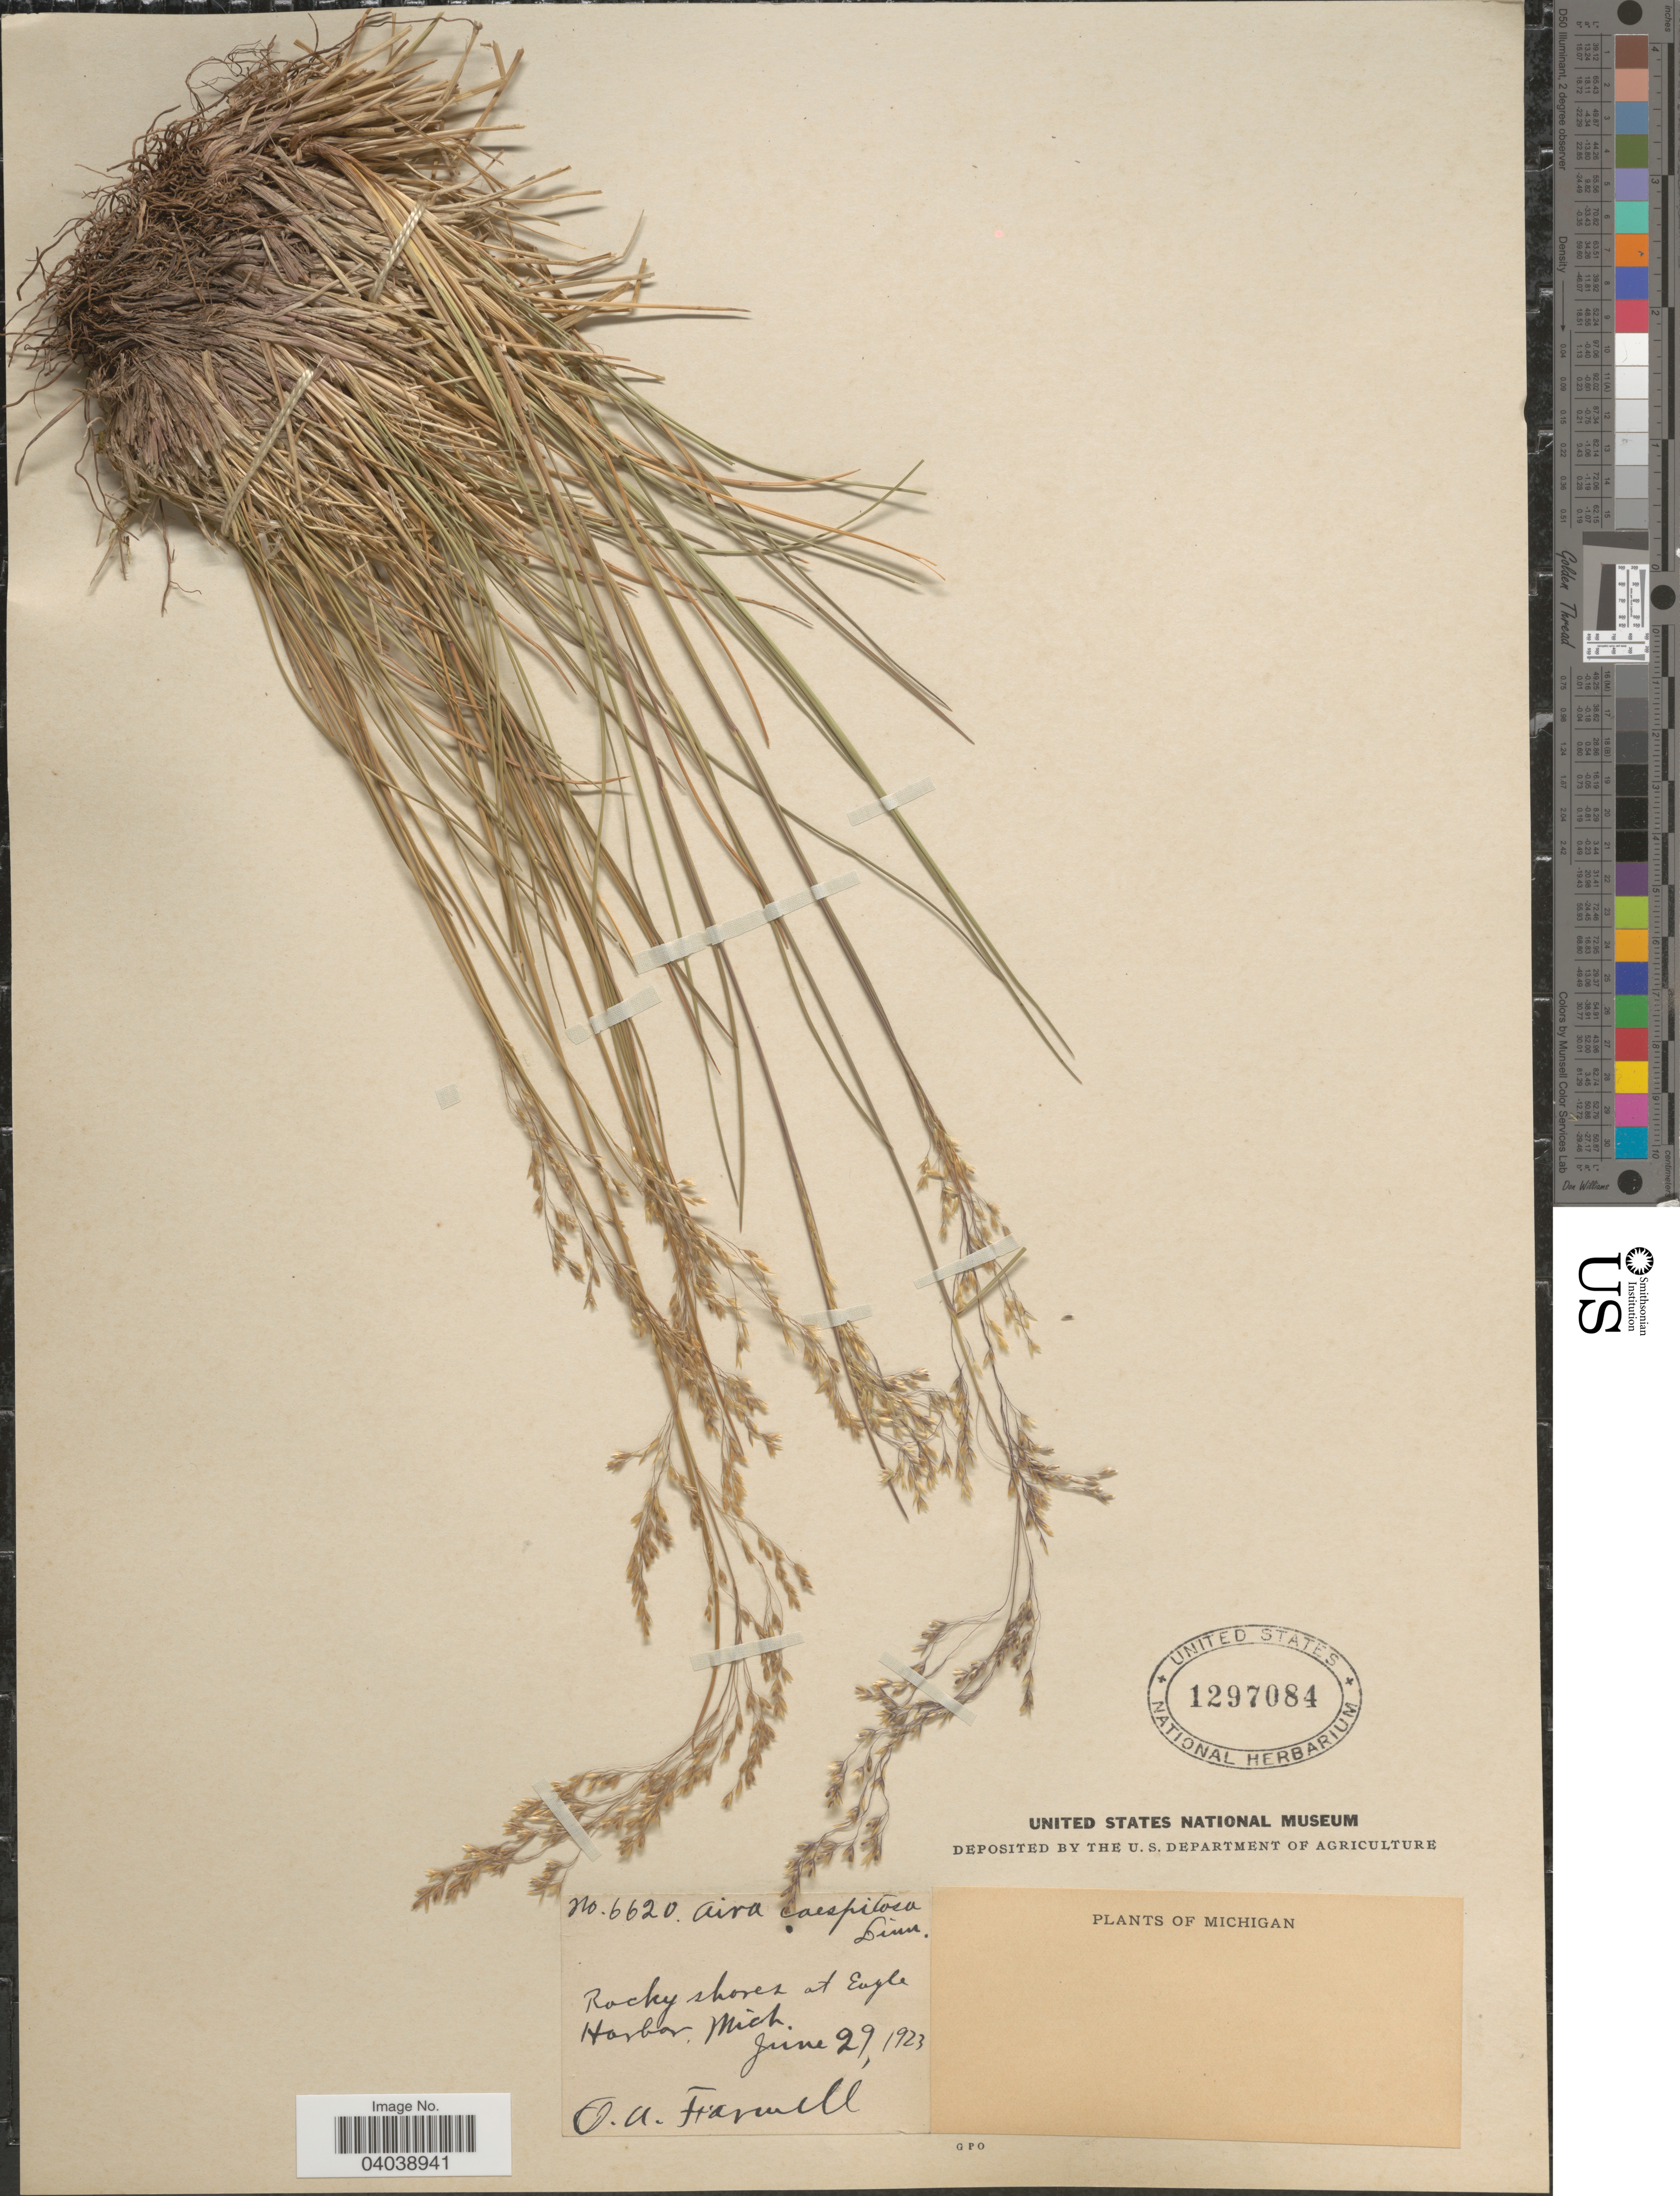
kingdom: Plantae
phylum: Tracheophyta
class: Liliopsida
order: Poales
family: Poaceae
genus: Deschampsia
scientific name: Deschampsia cespitosa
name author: (L.) P. Beauv.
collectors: O. Farwell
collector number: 6620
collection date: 1923-06-29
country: United States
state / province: Michigan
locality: Rocky shores at Eagle Harbor.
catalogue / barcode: US 1297084